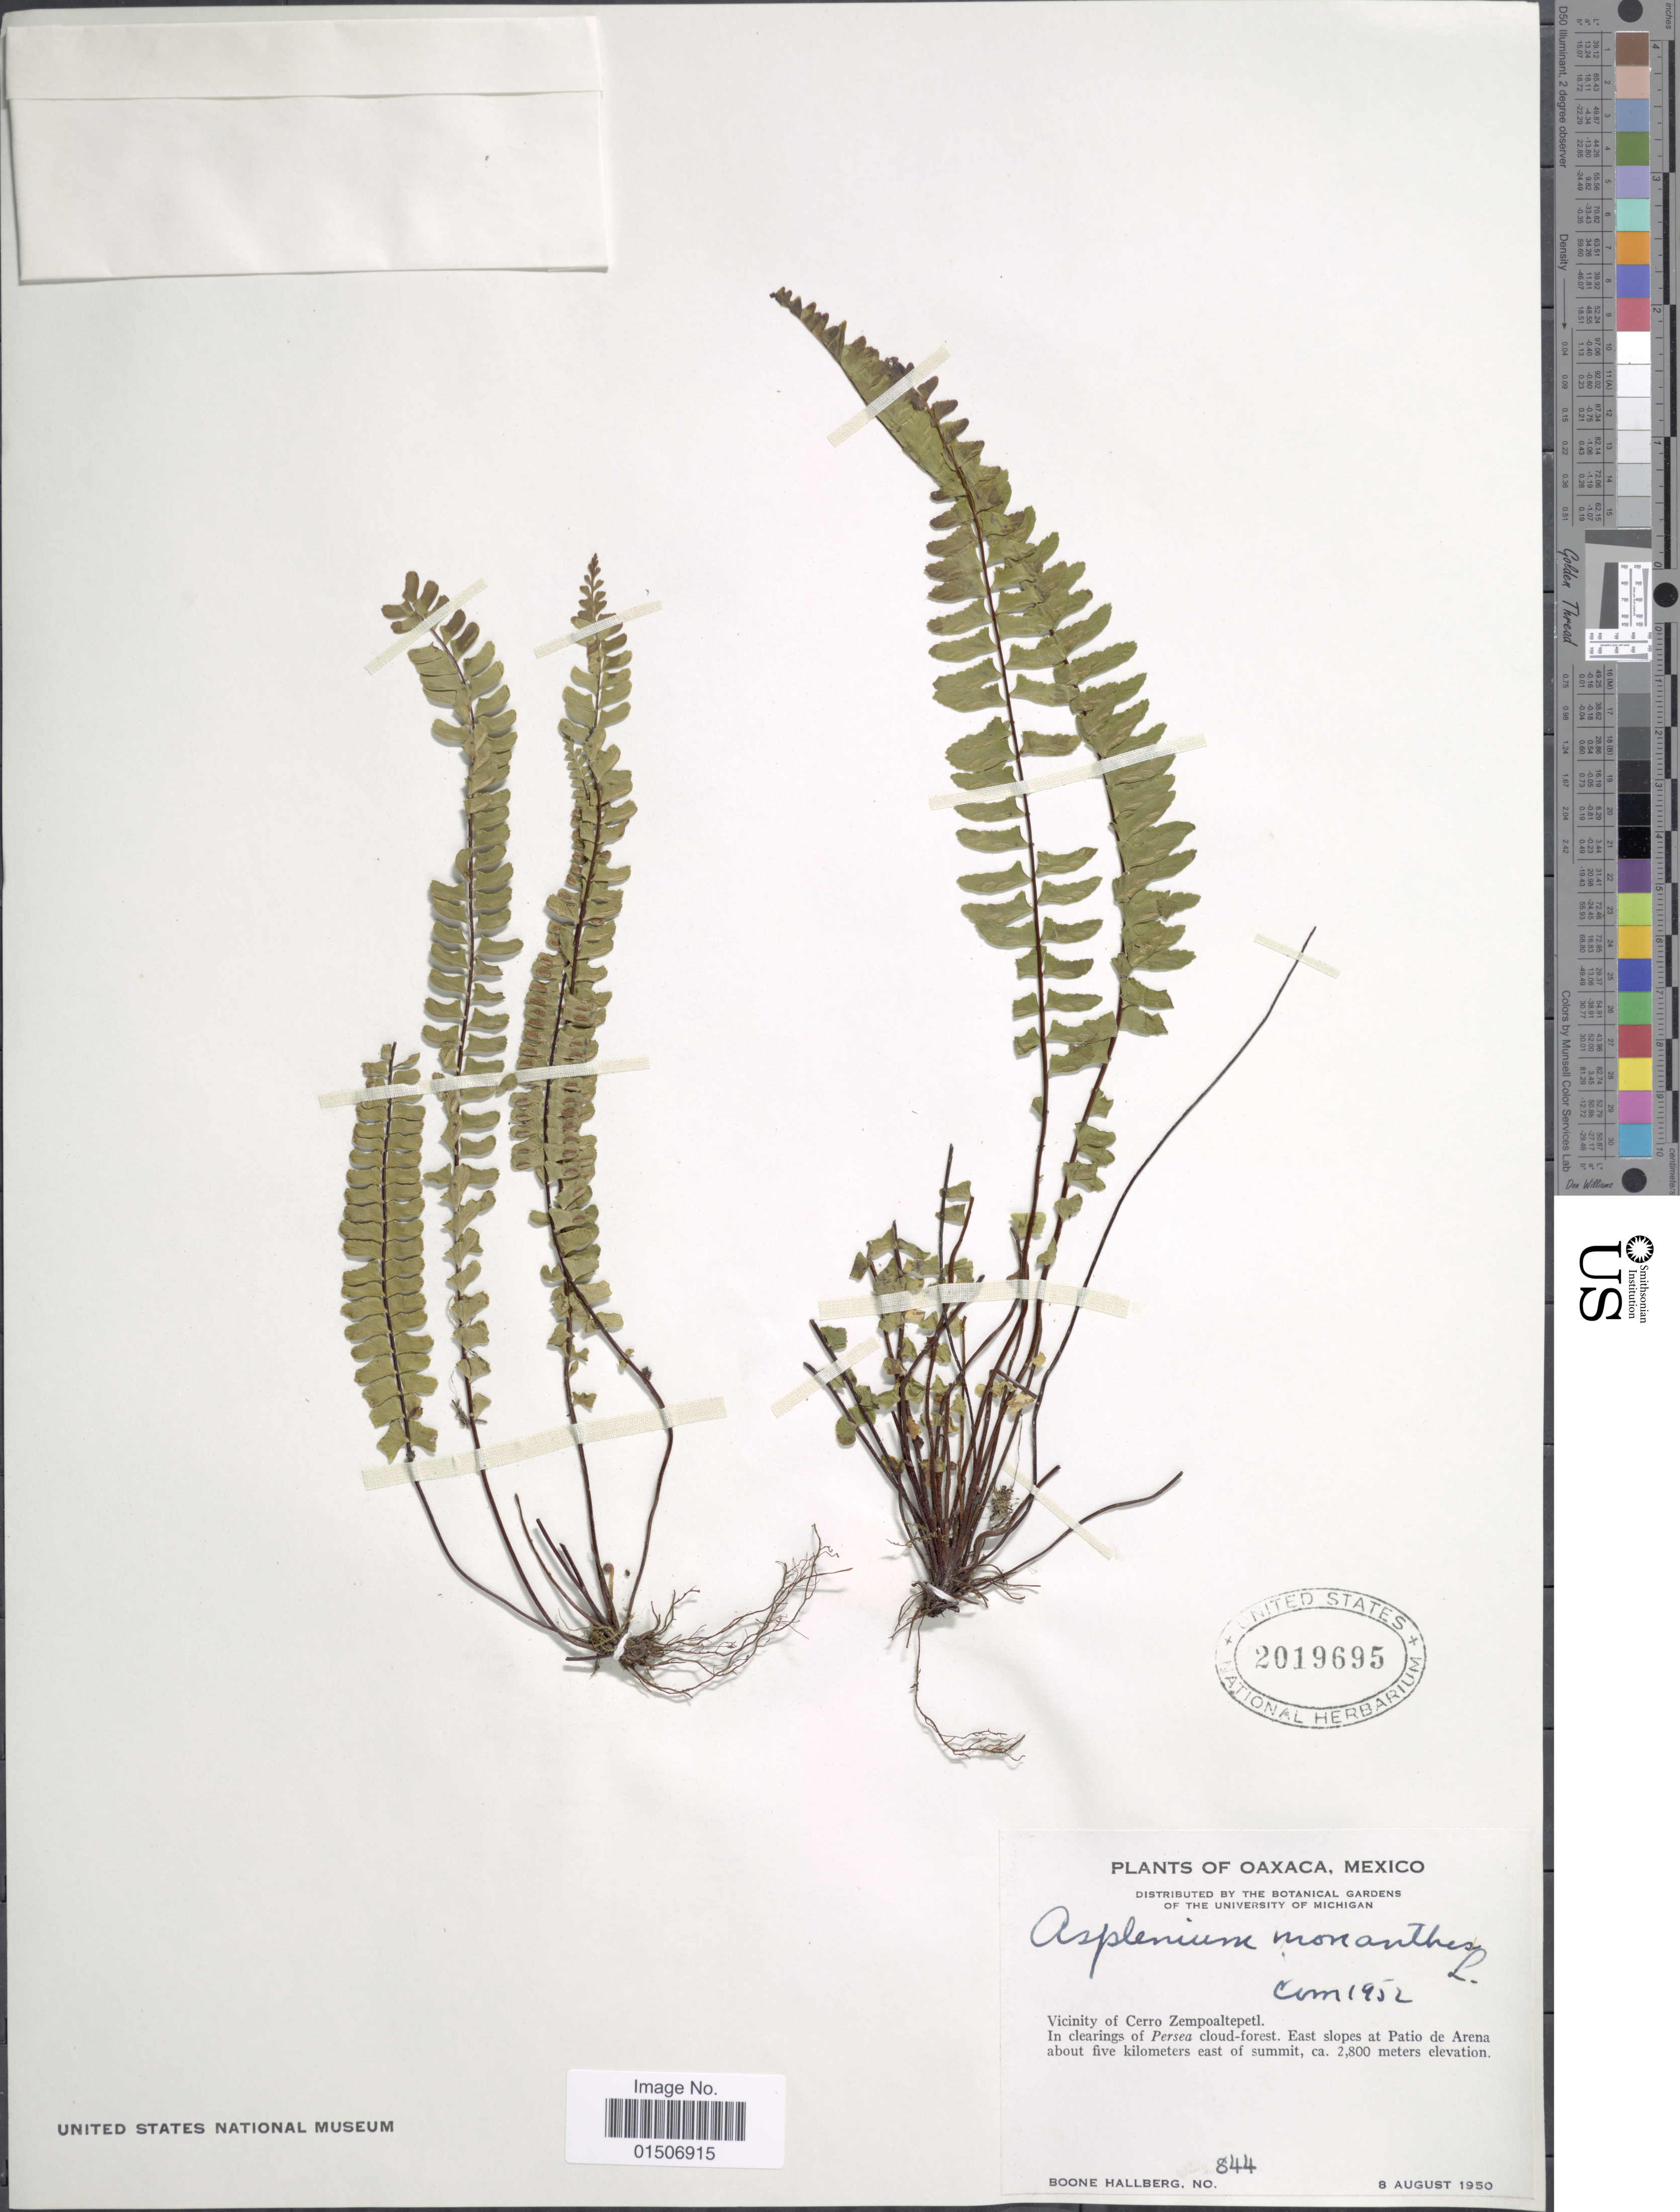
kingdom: Plantae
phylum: Tracheophyta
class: Polypodiopsida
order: Polypodiales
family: Aspleniaceae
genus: Asplenium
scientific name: Asplenium monanthes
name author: L.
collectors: B. Hallberg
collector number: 844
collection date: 1950-08-08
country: Mexico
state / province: Oaxaca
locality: Vicinity of Cerro Zempoaltepetl. East slopes at Patio de Arena about five kilometers east of summit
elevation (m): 2800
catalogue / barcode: US 2019695